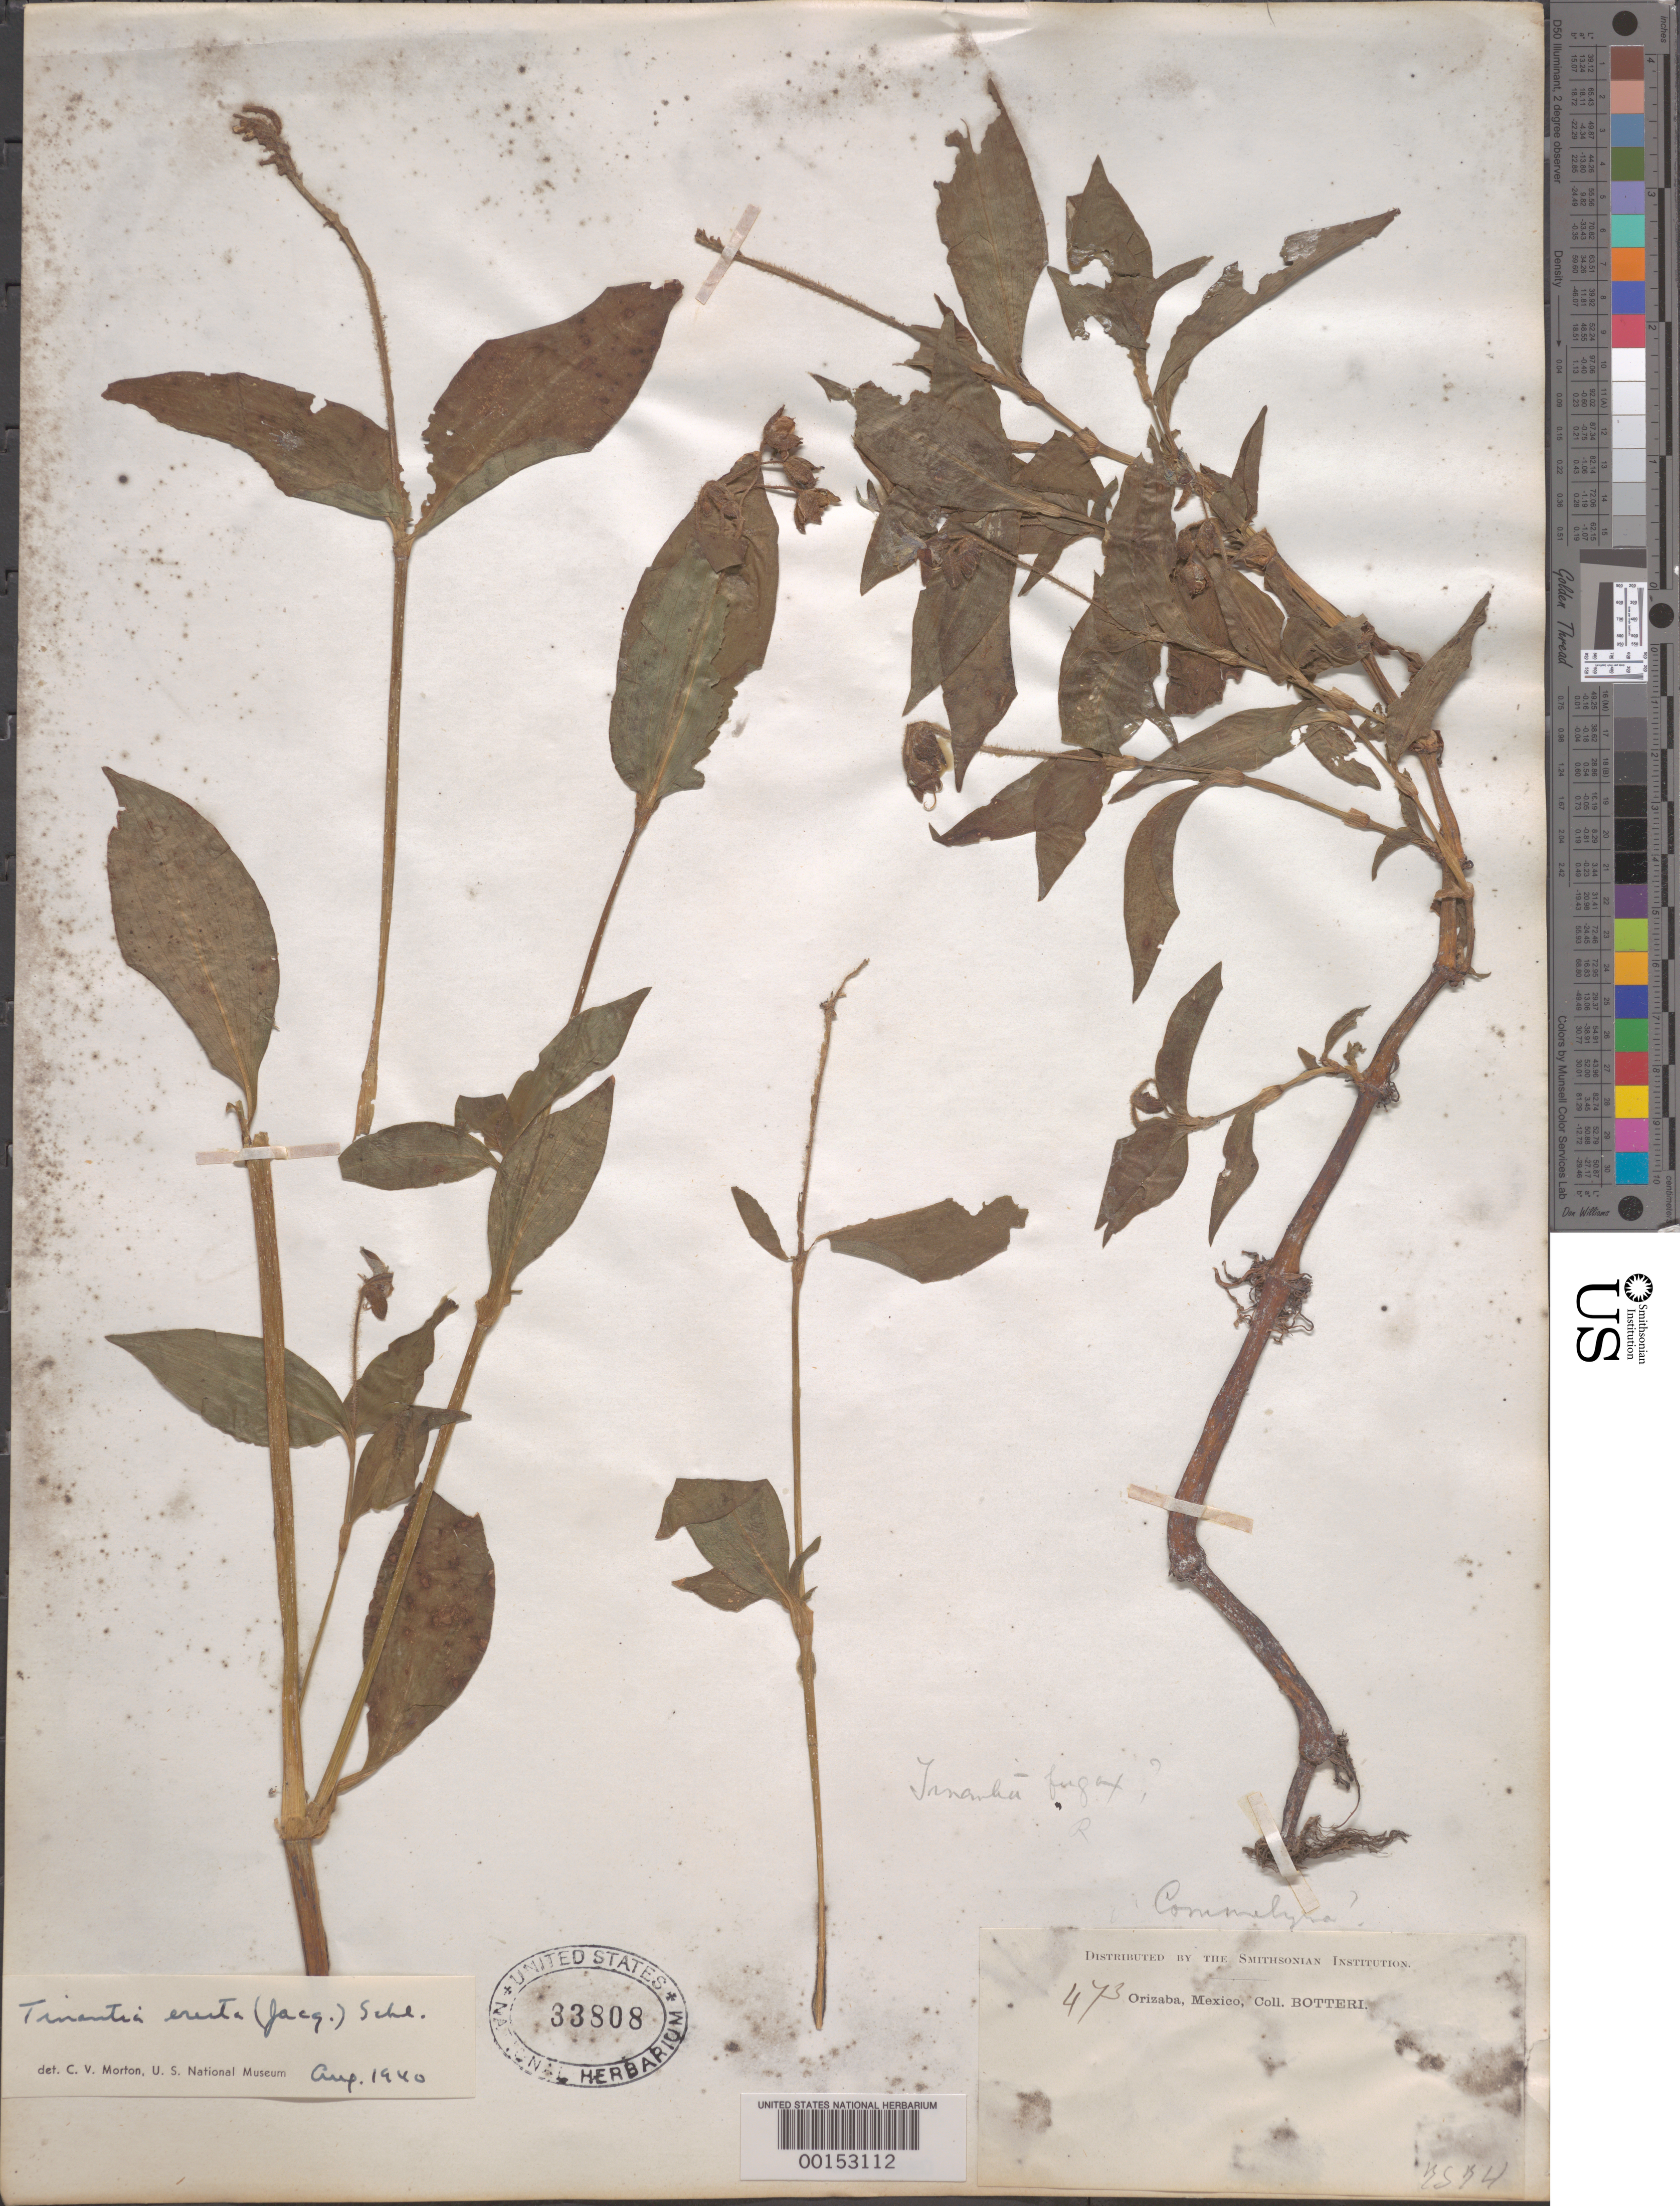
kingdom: Plantae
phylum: Tracheophyta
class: Liliopsida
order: Commelinales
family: Commelinaceae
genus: Tinantia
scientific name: Tinantia erecta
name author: (Jacq.) Fenzl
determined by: Morton, C. V.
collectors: -. Botteri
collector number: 473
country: Mexico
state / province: Puebla / Veracruz (?)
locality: Santa cruz mun. (?), Orizaba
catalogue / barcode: US 33808